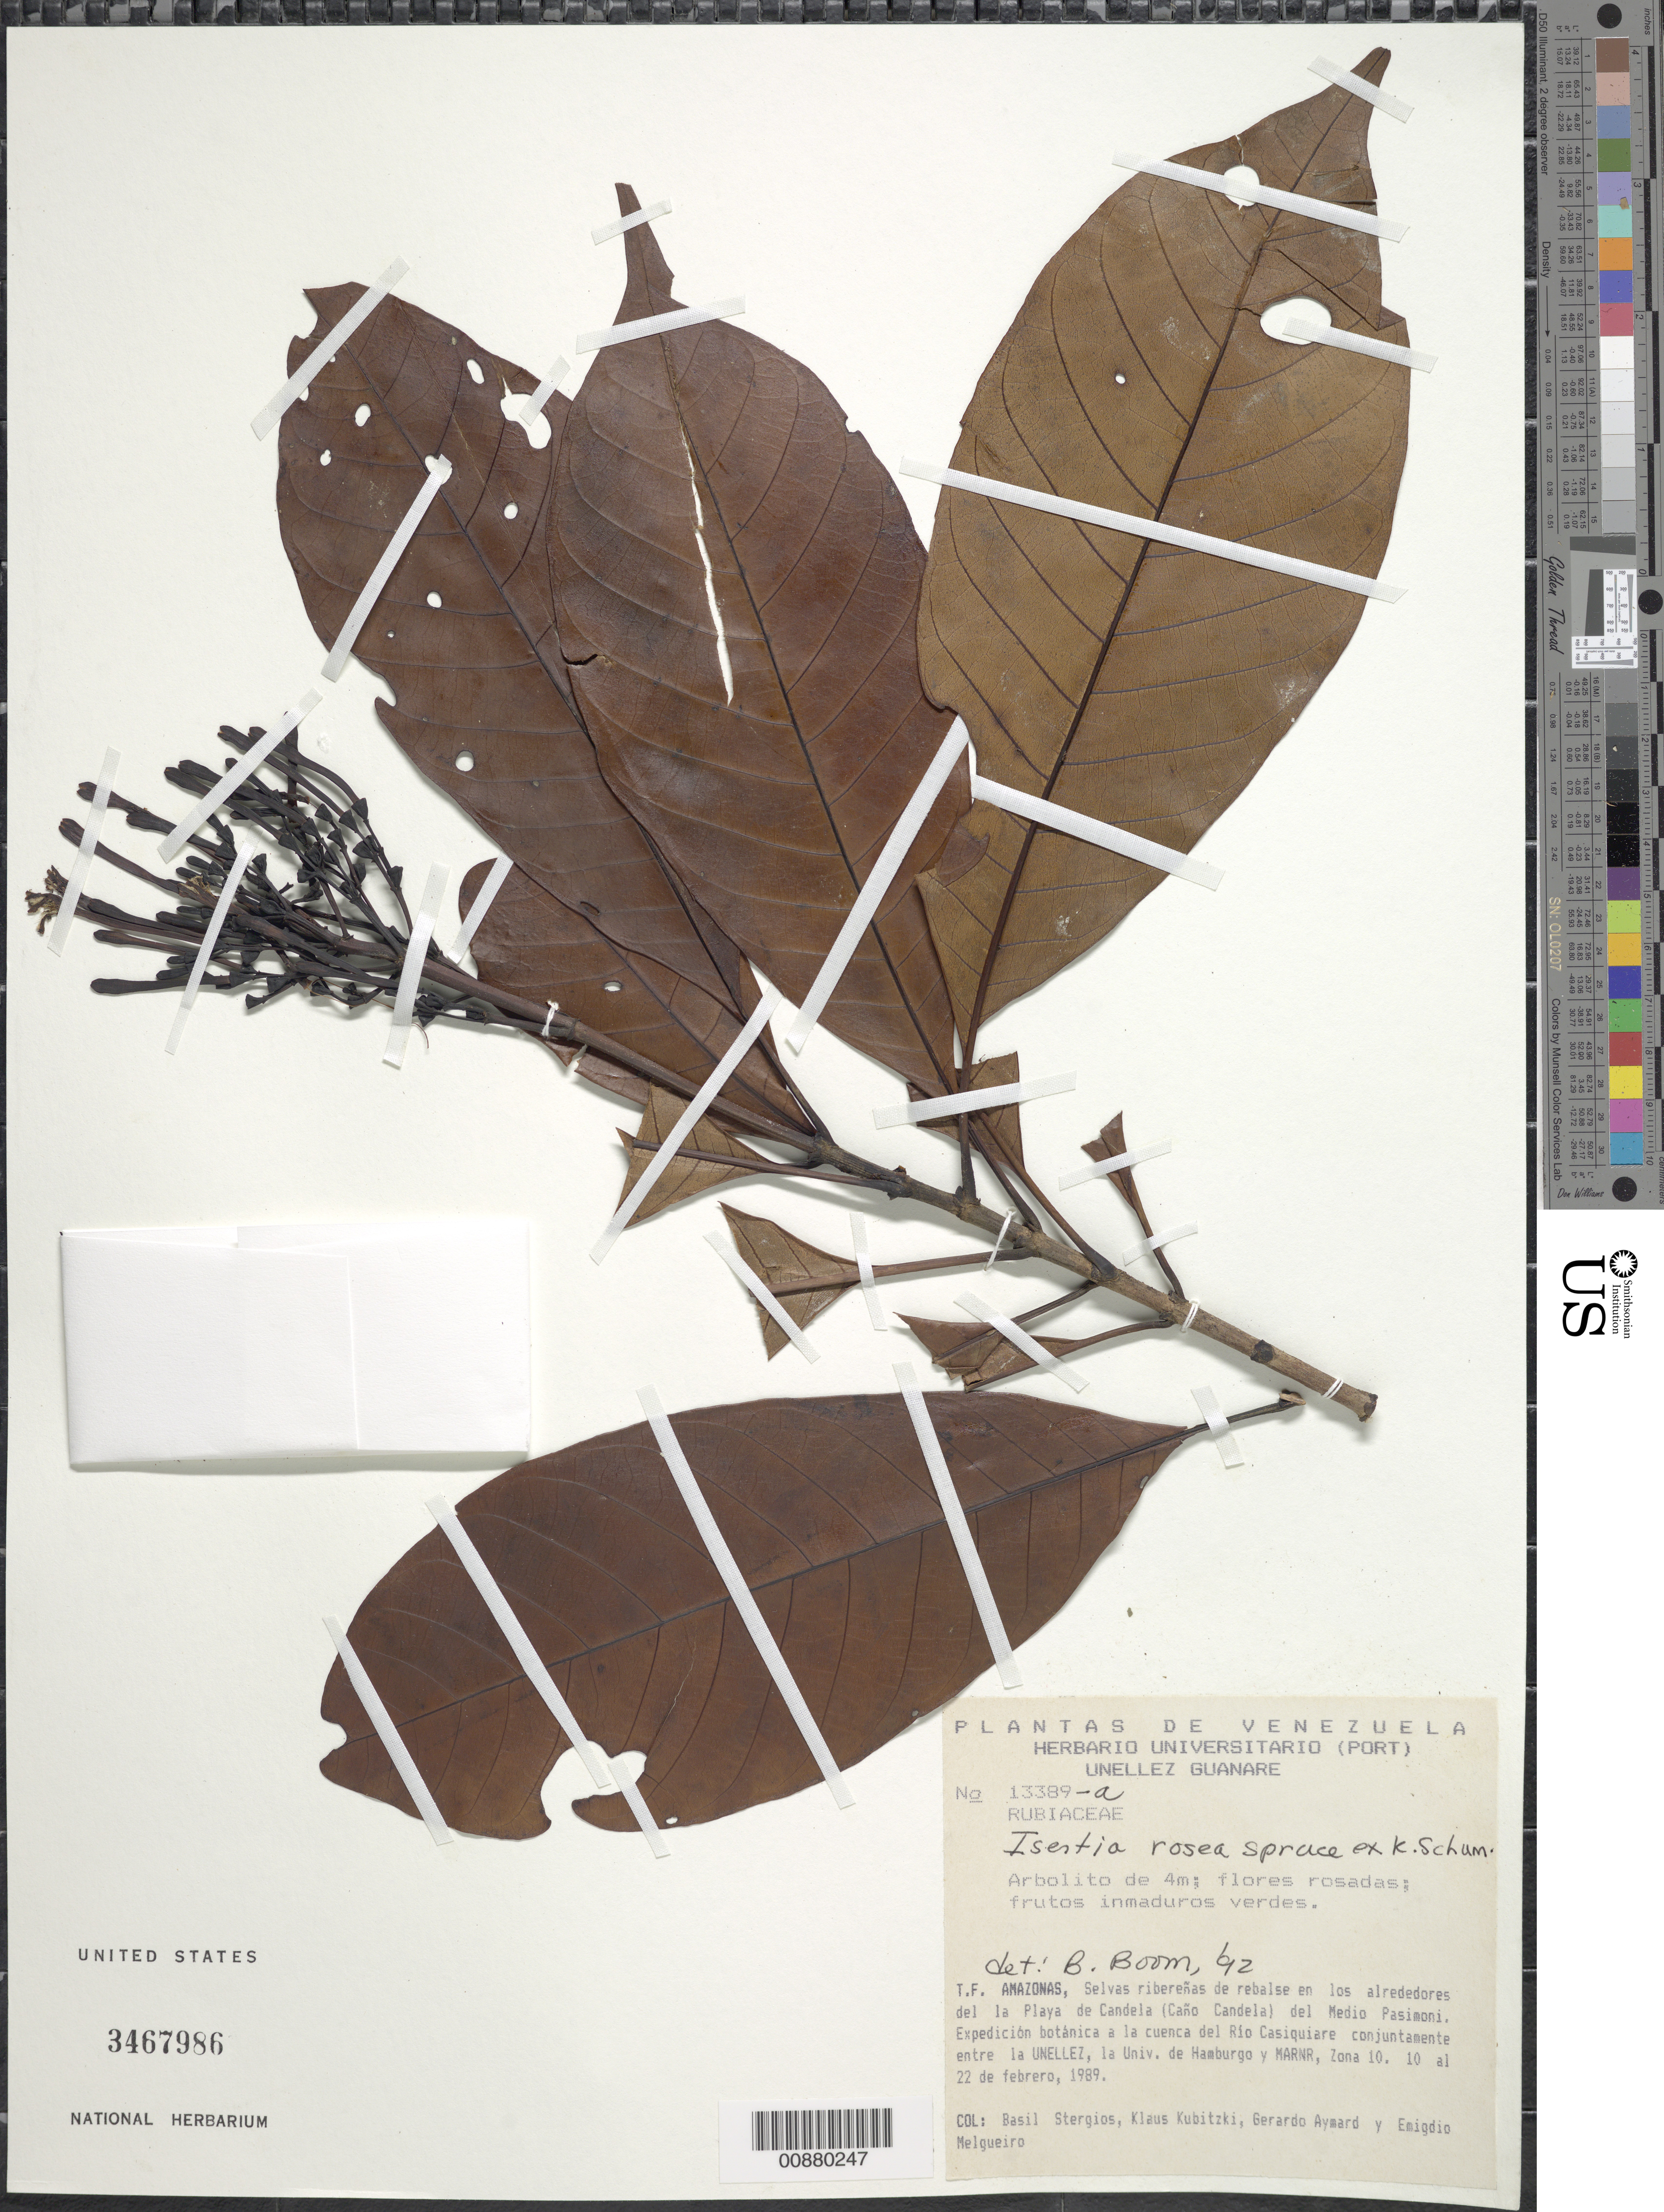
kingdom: Plantae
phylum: Tracheophyta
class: Magnoliopsida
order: Gentianales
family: Rubiaceae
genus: Isertia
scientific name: Isertia rosea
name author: Spruce ex K. Schum.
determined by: Boom, B. M.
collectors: B. G. Stergios, K. Kubitzki, G. A. Aymard & E. Melgueiro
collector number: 13389 a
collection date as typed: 10-Feb-89 to 22-Feb-89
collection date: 1989-02-10/1989-02-22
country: Venezuela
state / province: Amazonas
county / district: Río Negro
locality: Playa de Candela (Caño Candela) del Medio Pasimoni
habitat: Selvas riberenas de rebalse en los alrededores del la playa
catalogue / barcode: US 3467986